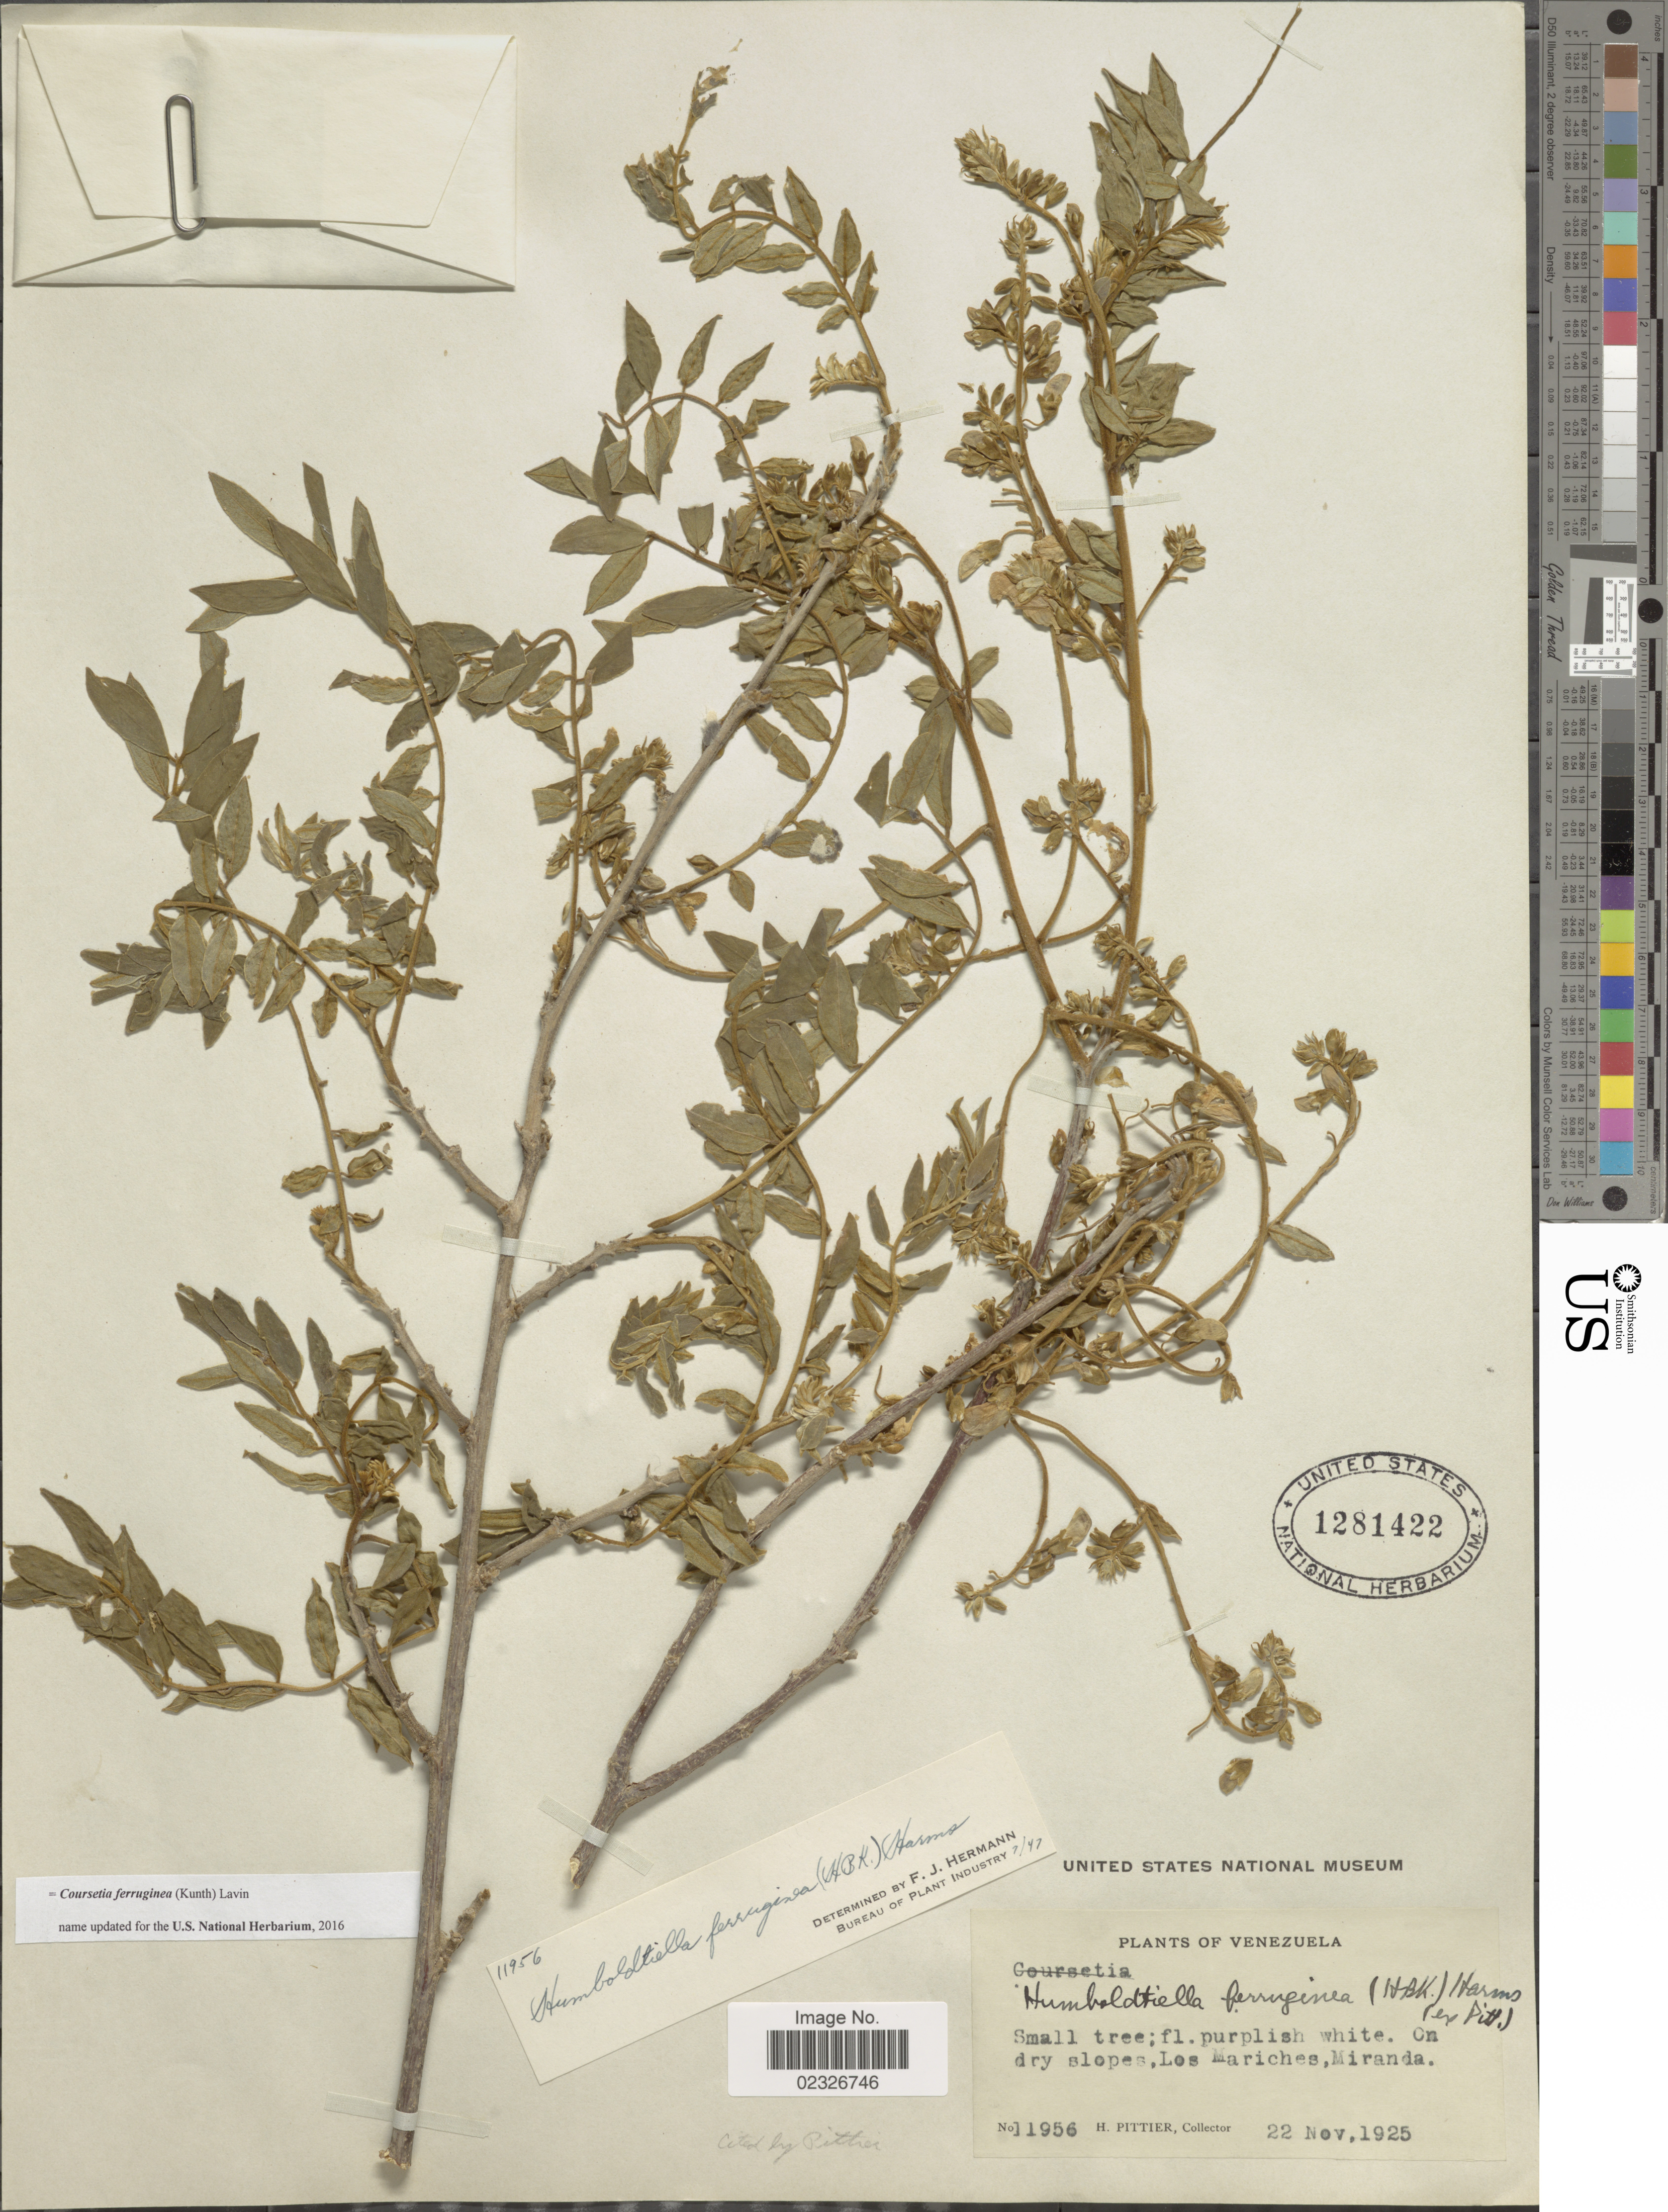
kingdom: Plantae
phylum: Tracheophyta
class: Magnoliopsida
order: Fabales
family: Fabaceae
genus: Coursetia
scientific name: Coursetia ferruginea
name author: (Kunth) Lavin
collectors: H. F. Pittier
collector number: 11956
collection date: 1925-11-22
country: Venezuela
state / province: Miranda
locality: On dry slopes, Los Mariches, Miranda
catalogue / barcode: US 1281422